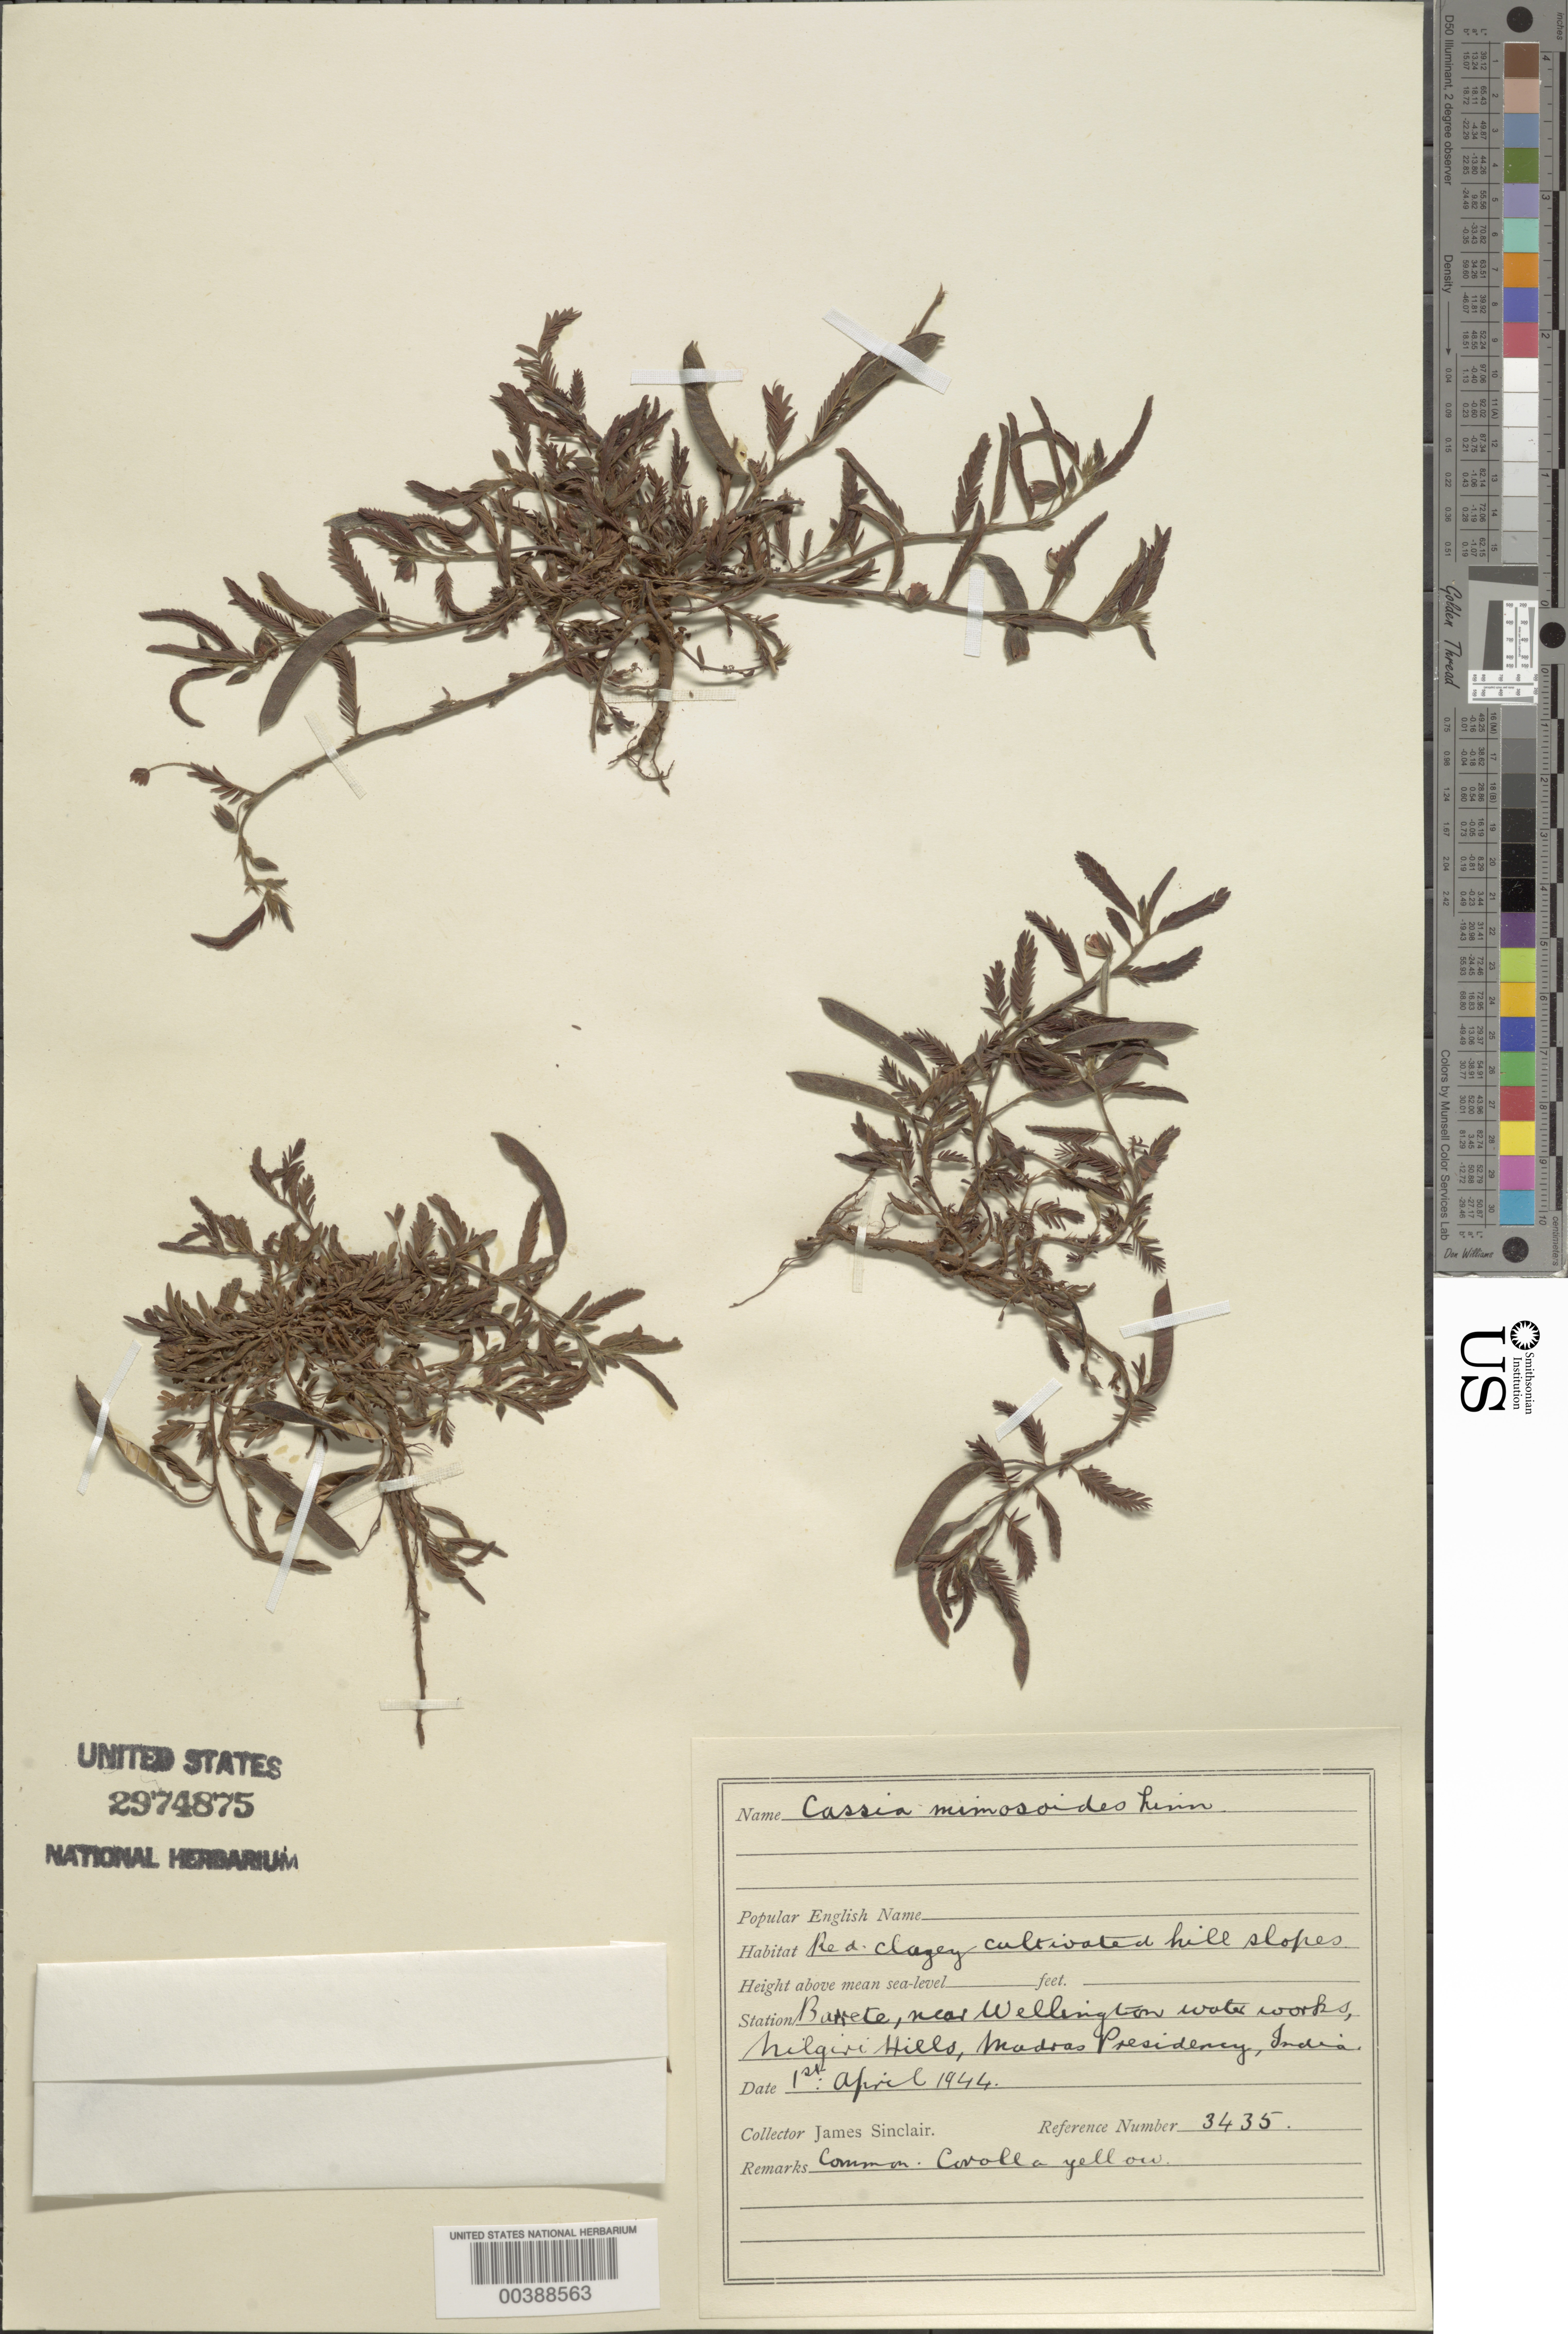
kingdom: Plantae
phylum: Tracheophyta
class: Magnoliopsida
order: Fabales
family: Fabaceae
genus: Chamaecrista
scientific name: Chamaecrista mimosoides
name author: (L.) Greene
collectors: J. Sinclair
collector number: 3435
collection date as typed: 01 Apr 1944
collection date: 1944-04-01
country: India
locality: Barrete, near wellington water works, nilgiri hills, madras presidency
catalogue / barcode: US 2974875